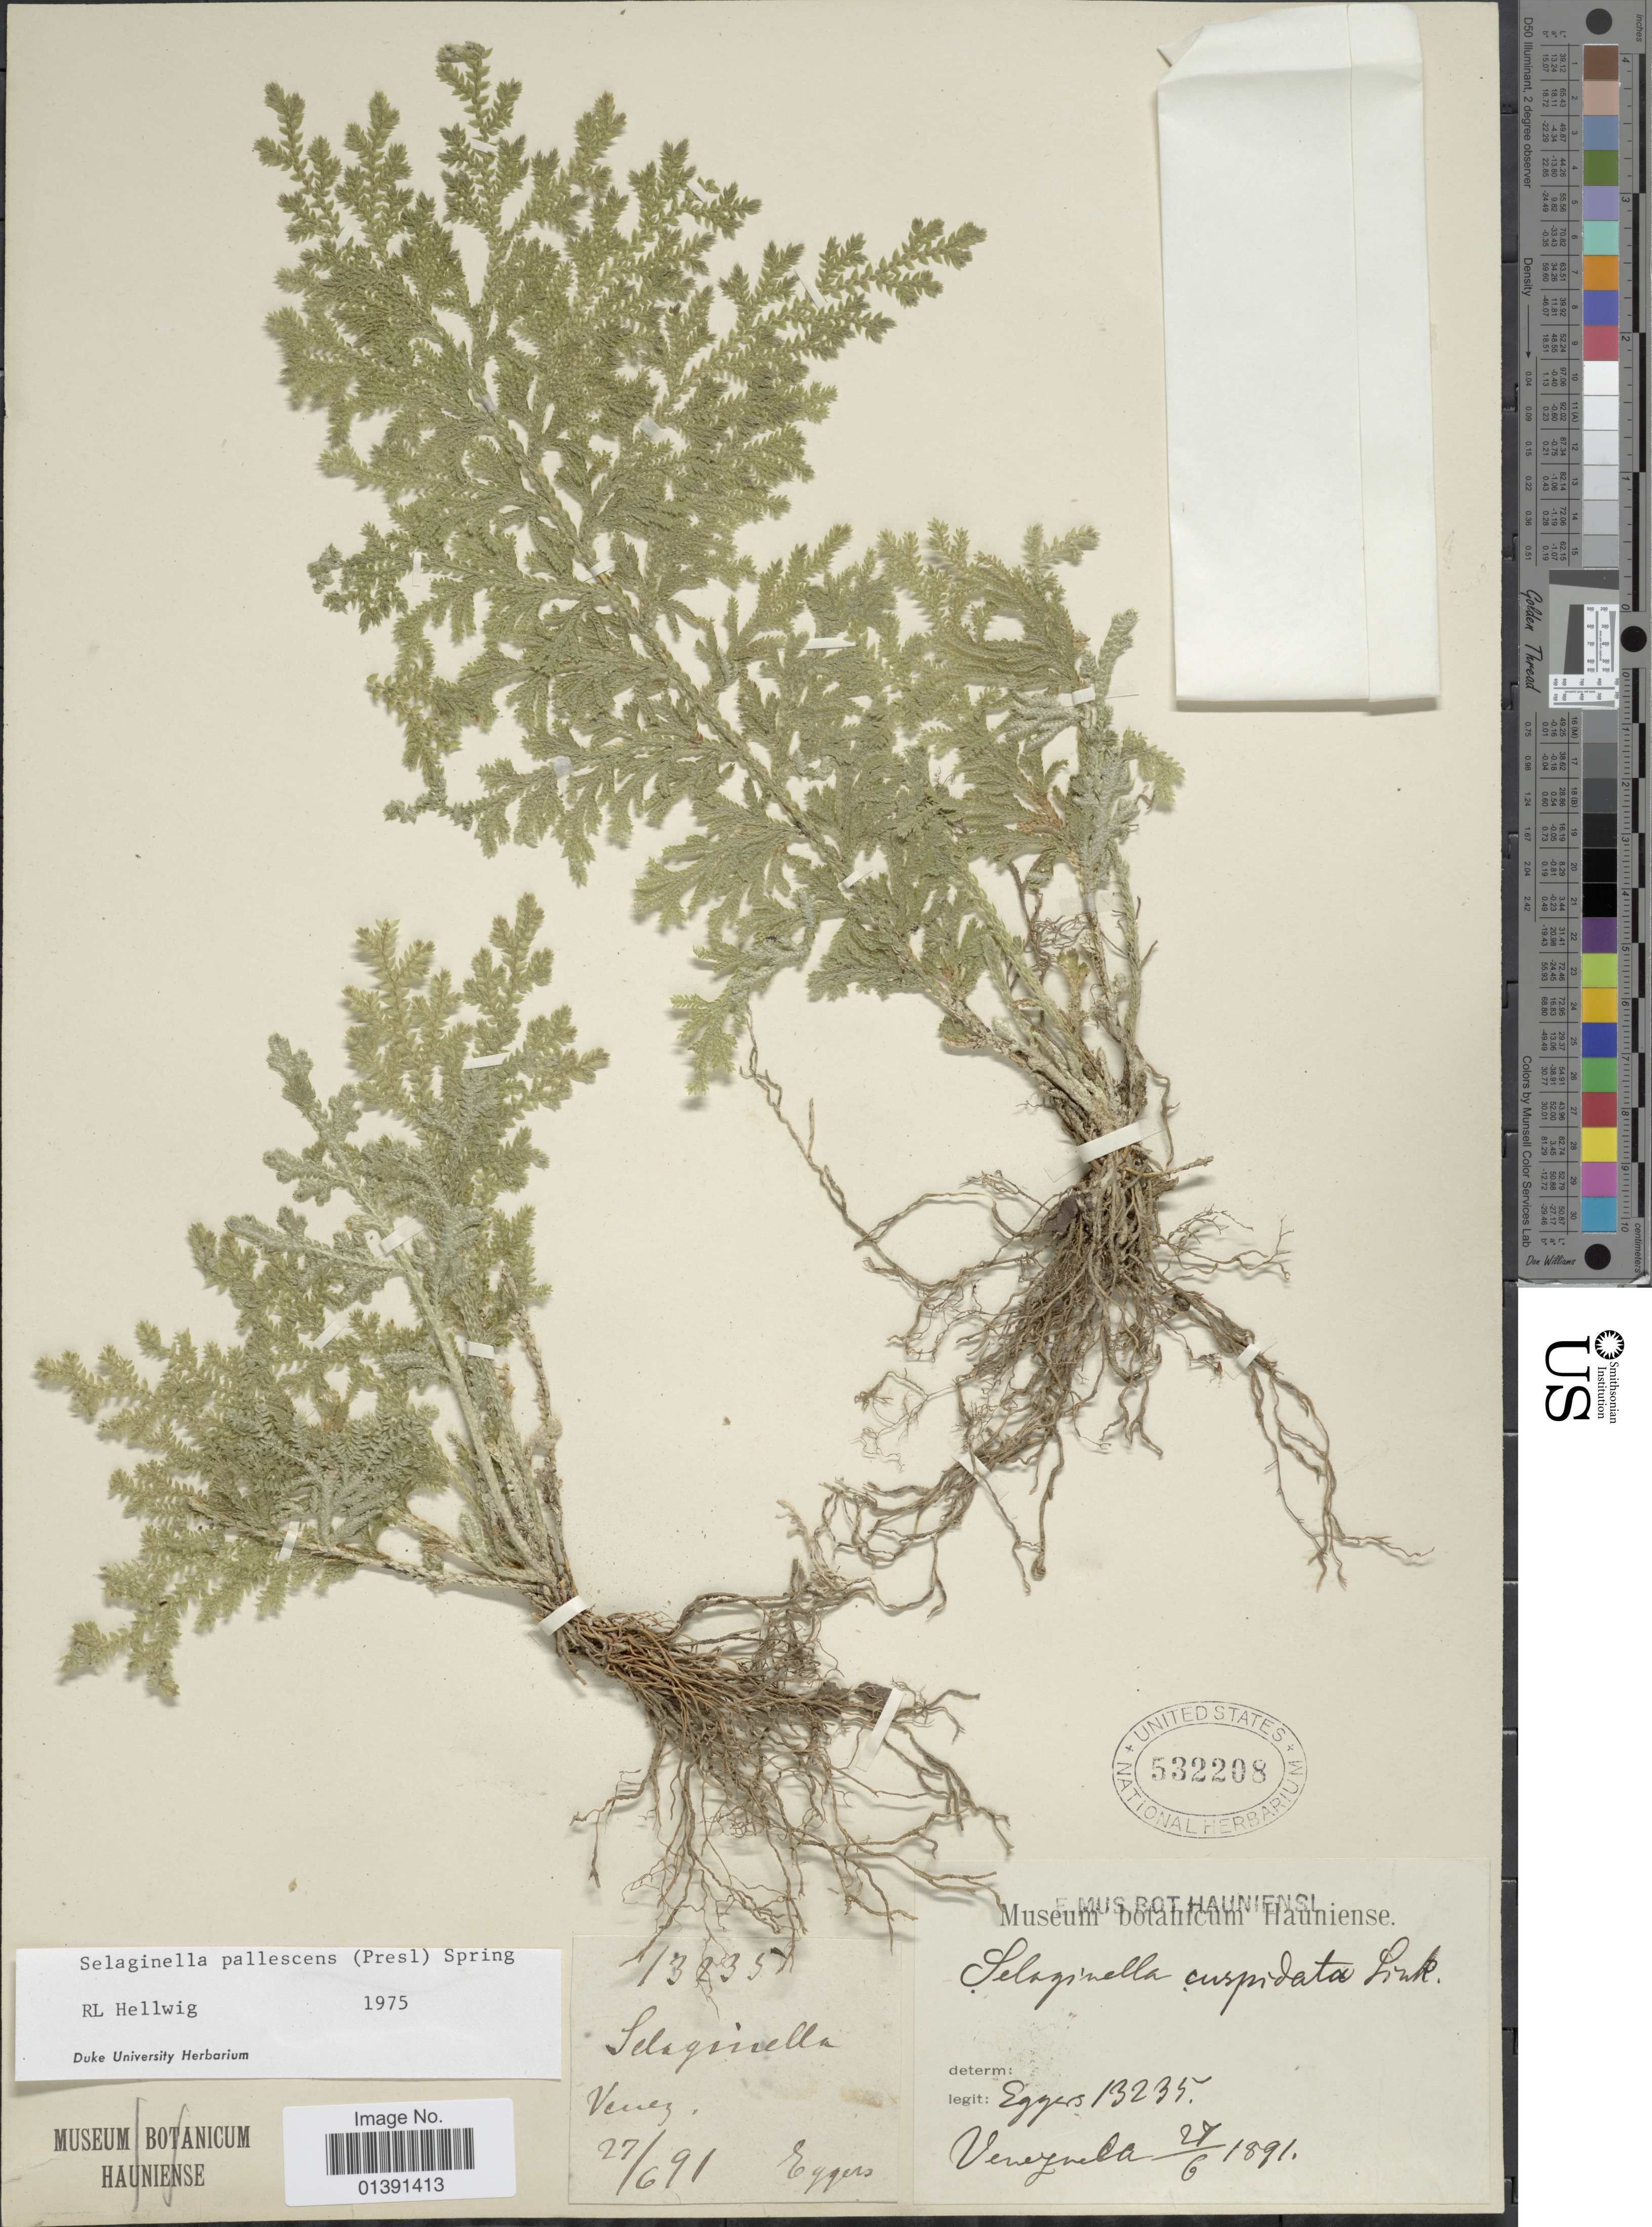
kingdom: Plantae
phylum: Tracheophyta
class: Lycopodiopsida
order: Selaginellales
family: Selaginellaceae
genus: Selaginella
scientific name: Selaginella pallescens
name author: (C. Presl) Spring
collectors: -. Eggers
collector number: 13235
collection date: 1891-06-27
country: Venezuela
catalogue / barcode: US 532208